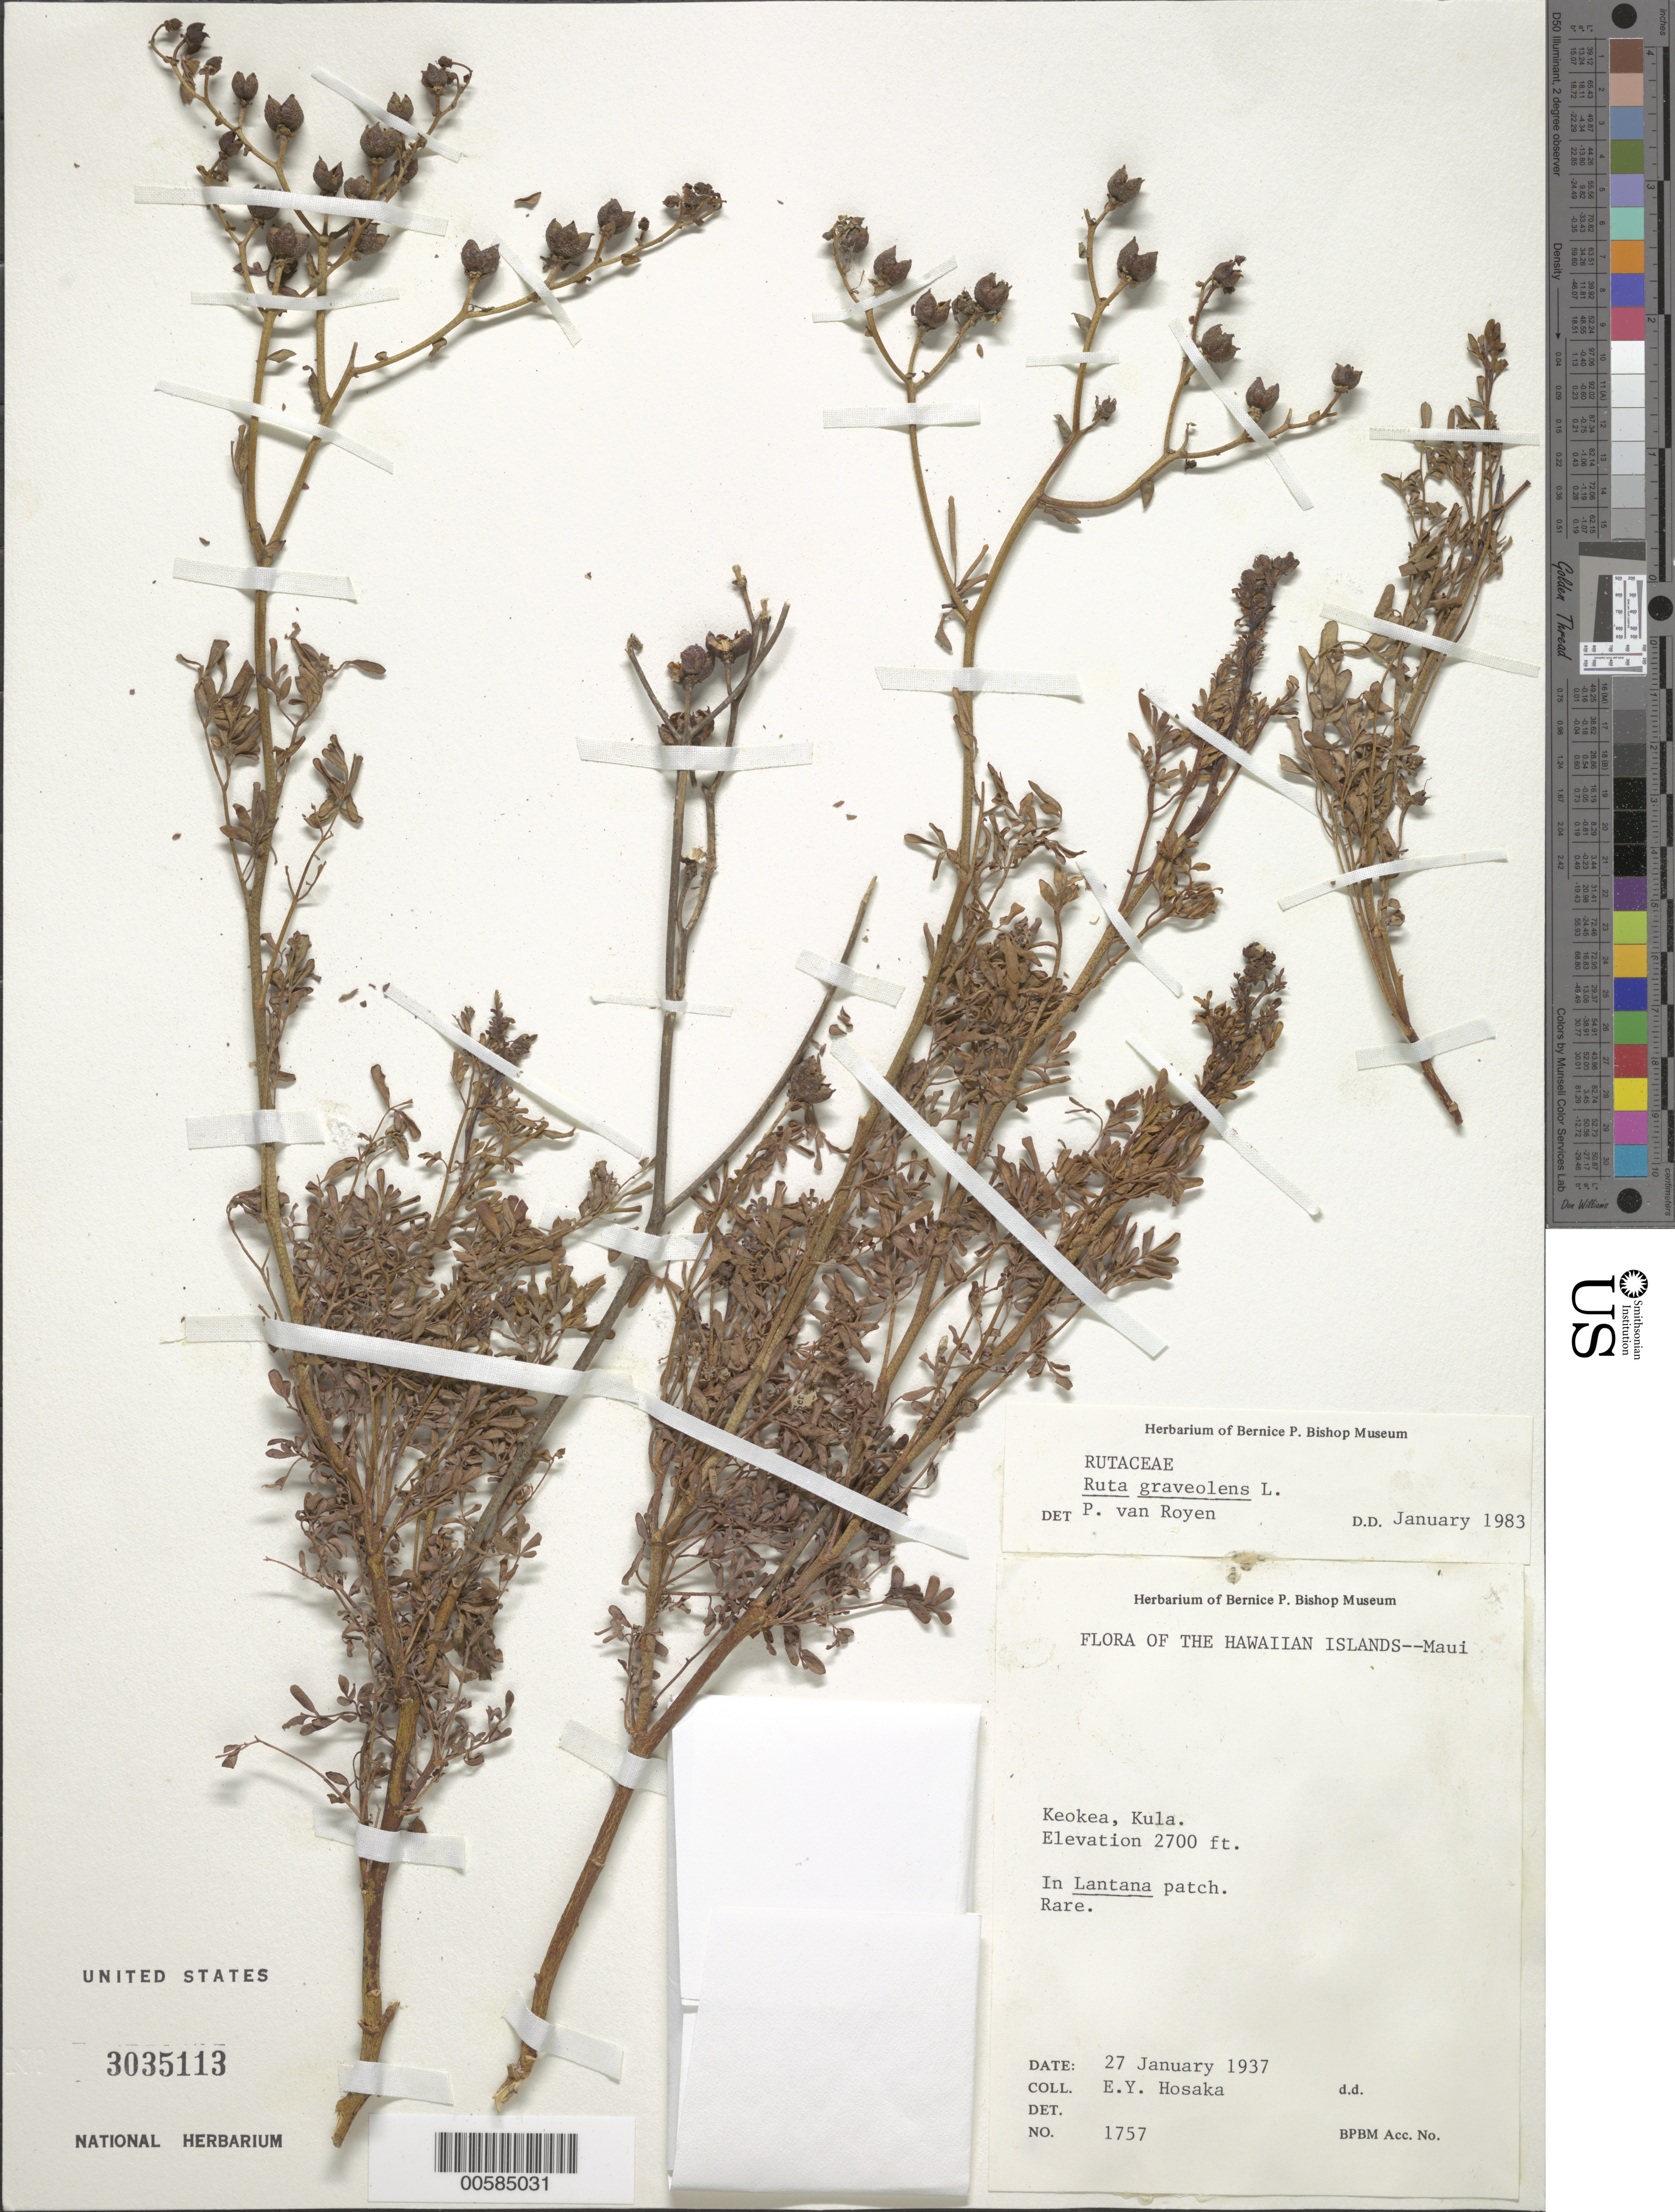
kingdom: Plantae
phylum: Tracheophyta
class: Magnoliopsida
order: Sapindales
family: Rutaceae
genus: Ruta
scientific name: Ruta chalepensis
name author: L.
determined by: Strong, M. T., (US), Smithsonian Institution - National Museum of Natural History (UNITED STATES)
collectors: E. Y. Hosaka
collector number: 1757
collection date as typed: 27 Jan 1937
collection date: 1937-01-27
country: United States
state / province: Hawaii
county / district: Maui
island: Maui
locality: Keokea, Kula.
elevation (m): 823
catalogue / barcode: US 3035113